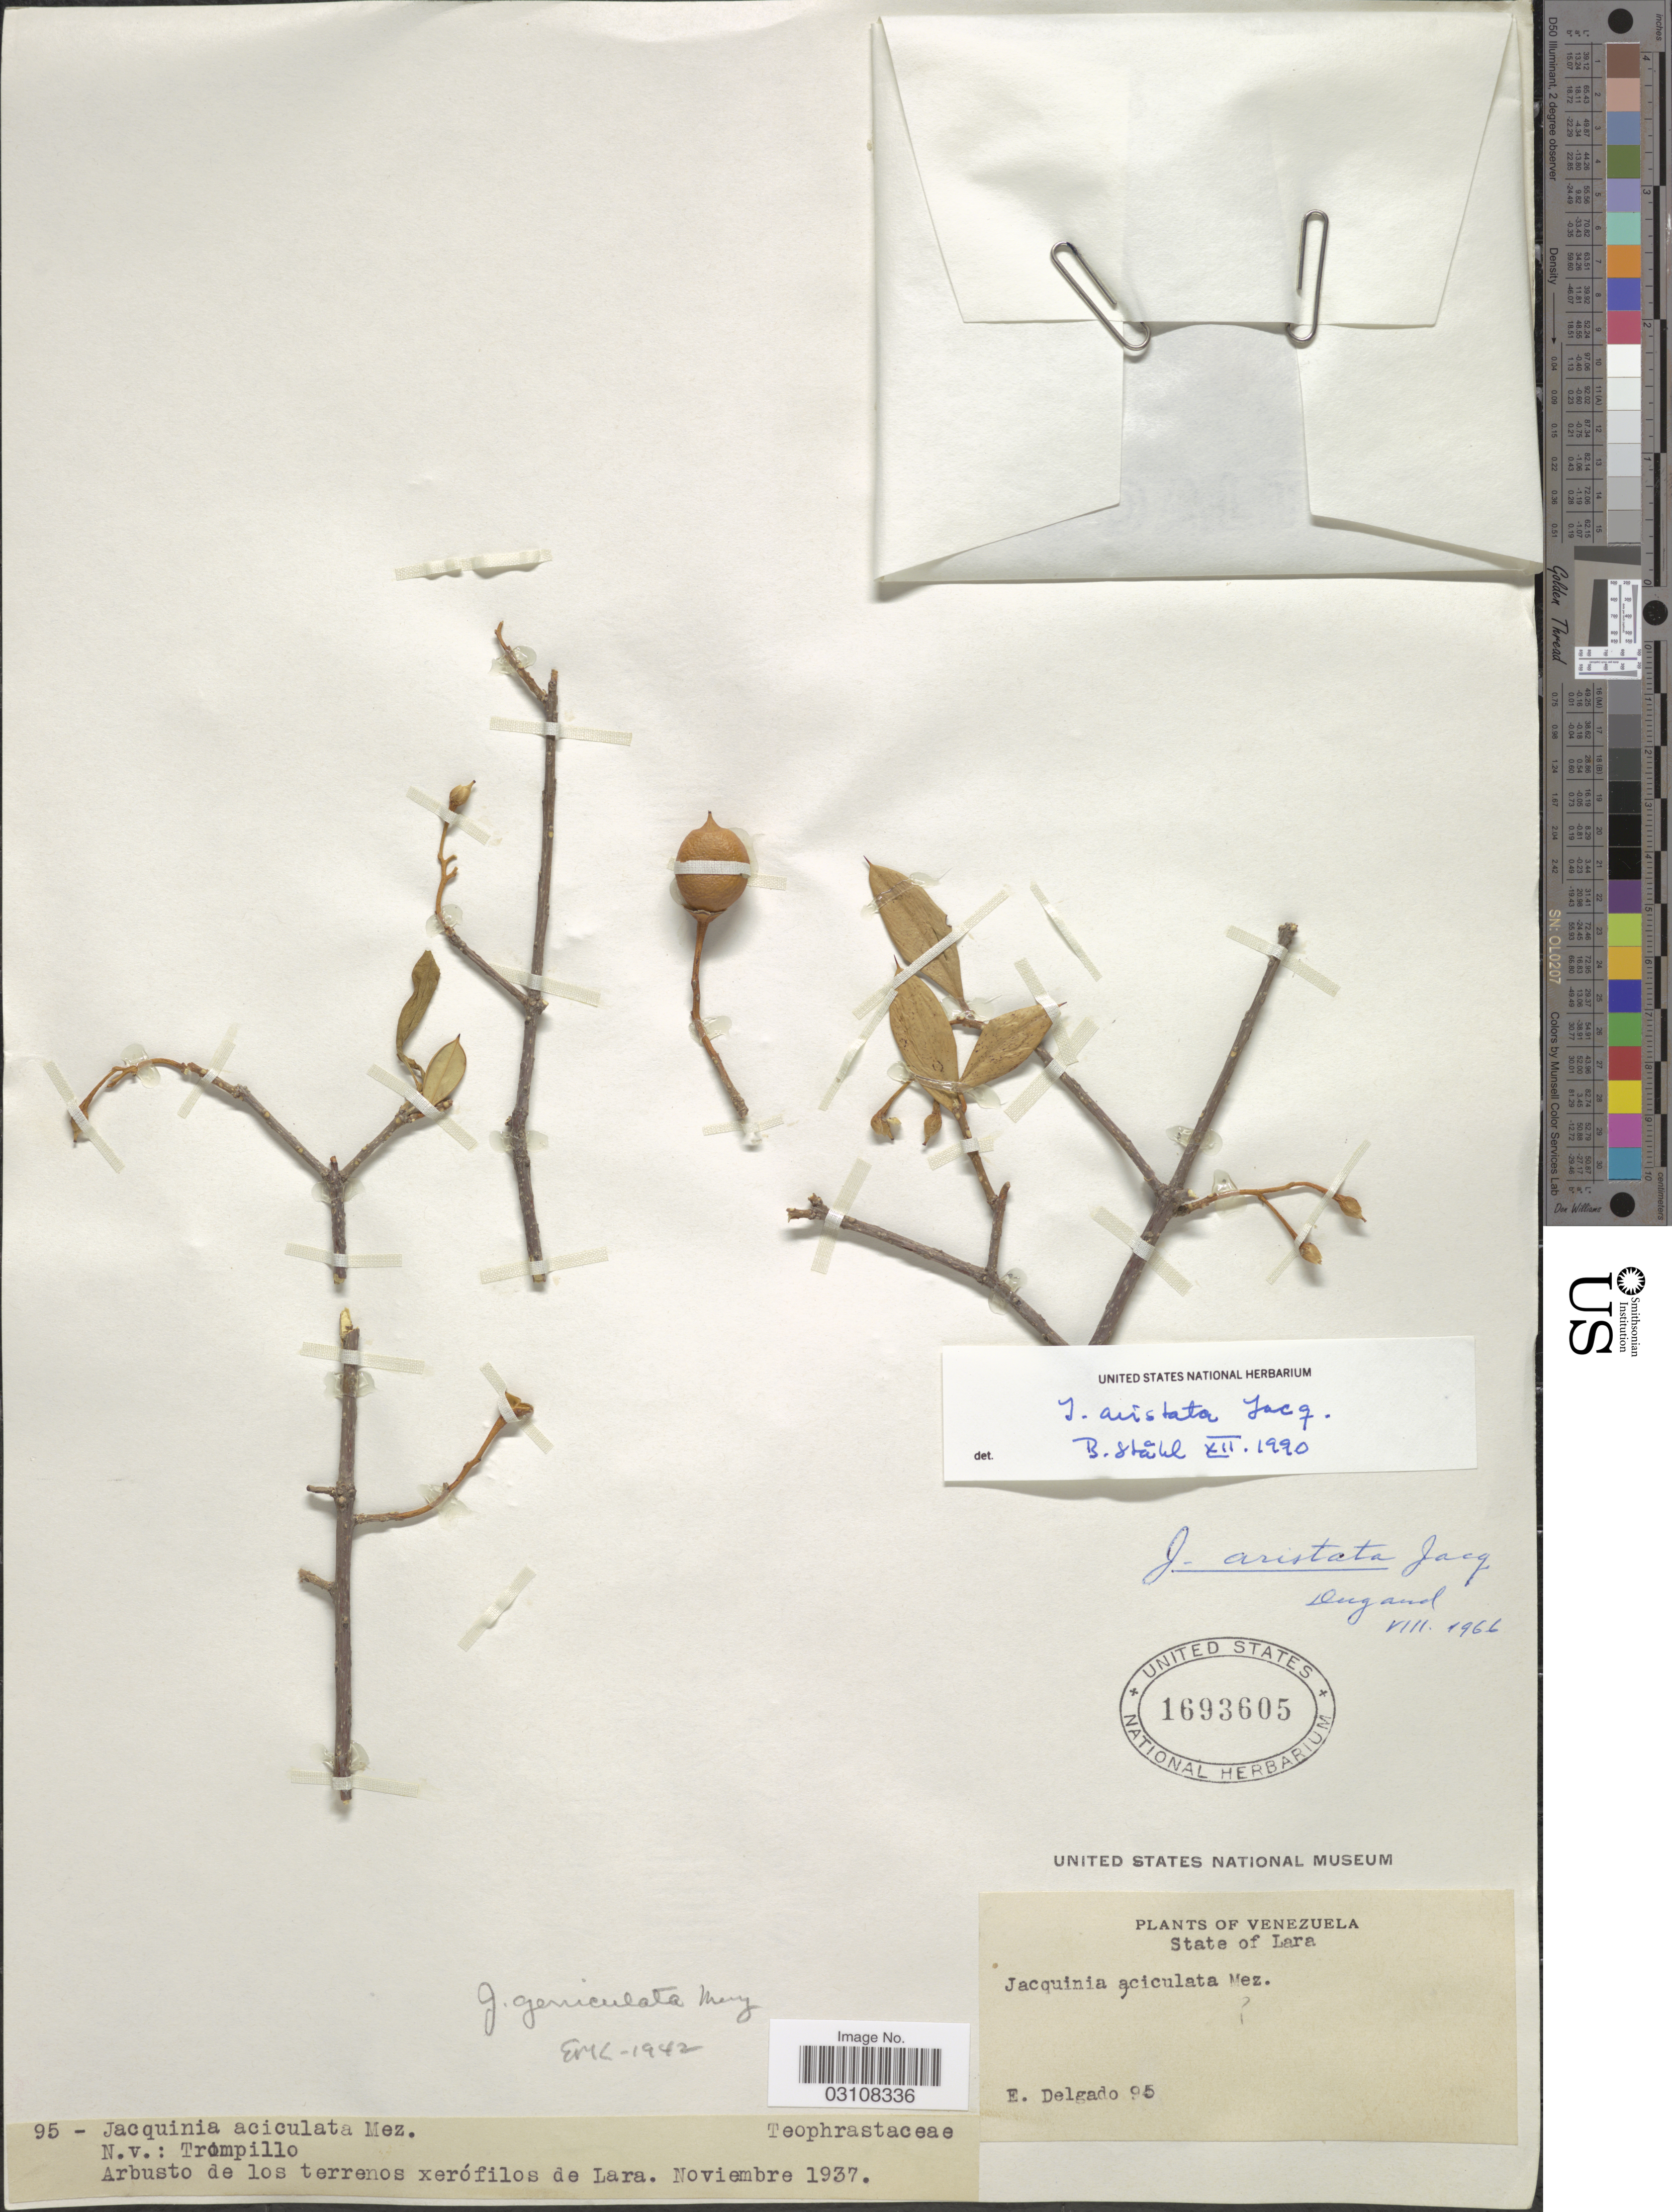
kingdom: Plantae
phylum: Tracheophyta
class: Magnoliopsida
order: Ericales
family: Primulaceae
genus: Bonellia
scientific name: Bonellia frutescens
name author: (Mill.) B. Ståhl & Källersjö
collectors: E. Delgado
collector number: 95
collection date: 1937-11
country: Venezuela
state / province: Lara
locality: Arbusto de los terrenos xerófilos de Lara.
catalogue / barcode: US 1693605